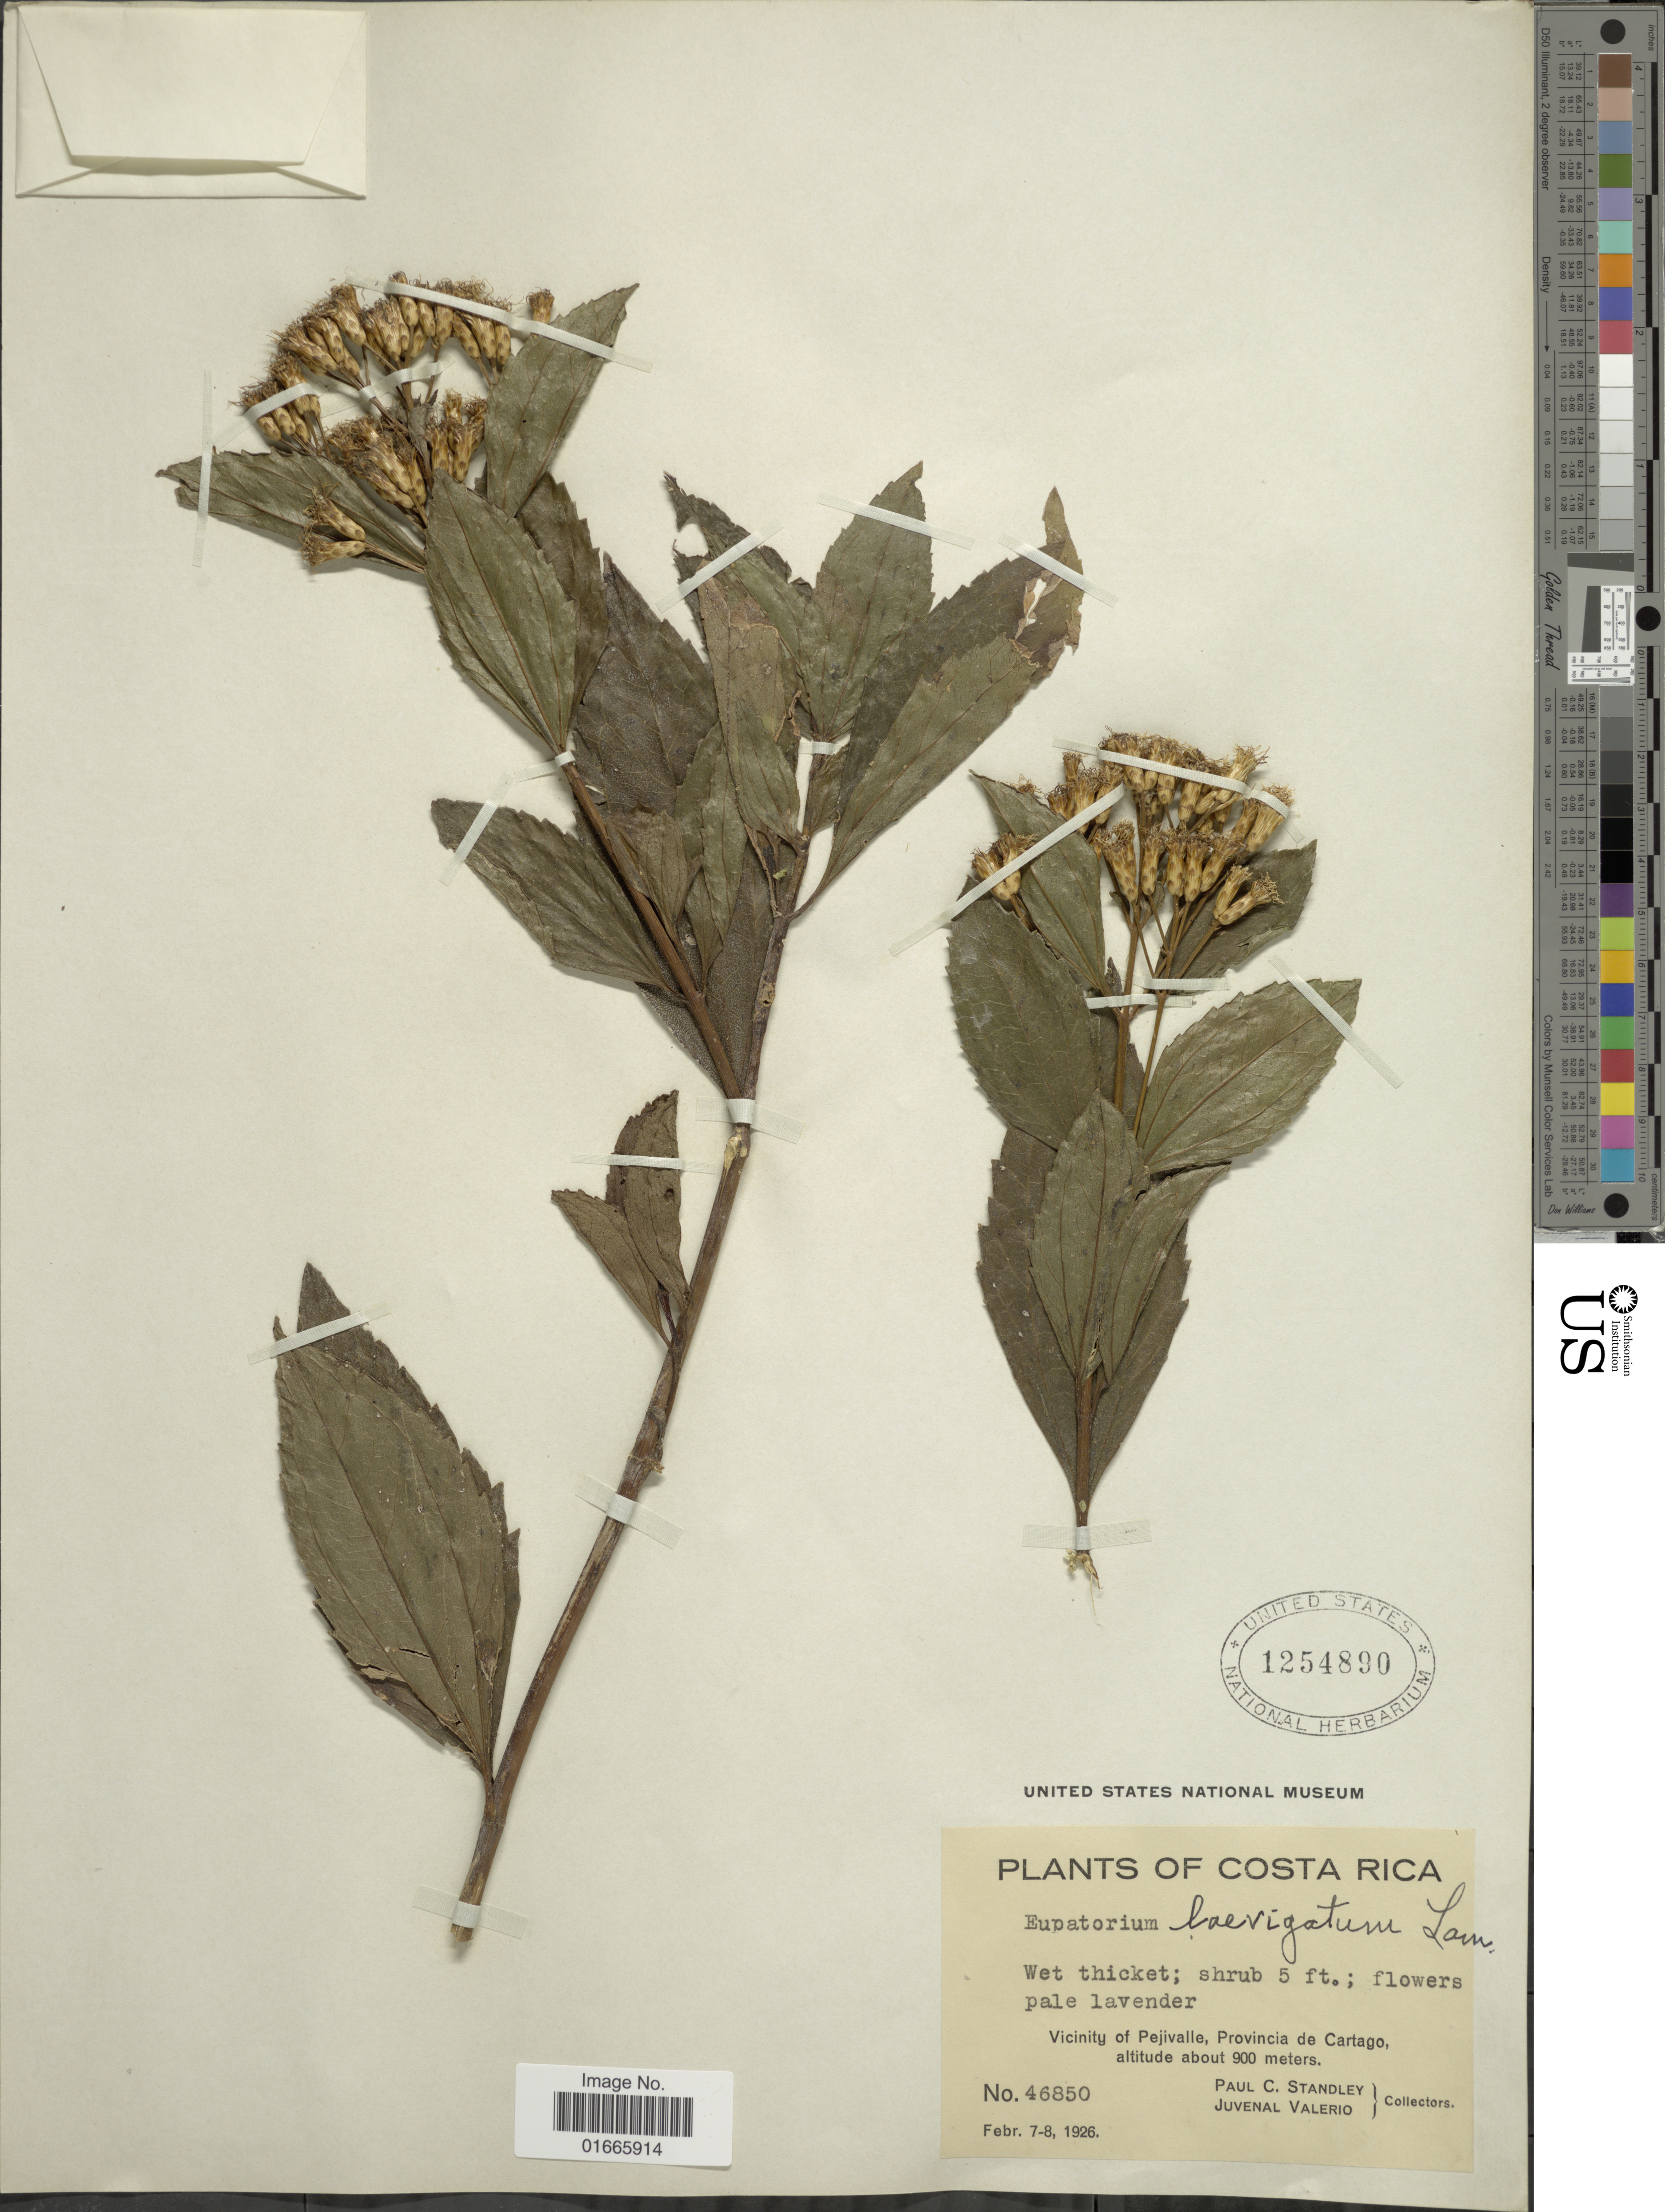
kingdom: Plantae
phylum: Tracheophyta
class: Magnoliopsida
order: Asterales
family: Asteraceae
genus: Chromolaena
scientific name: Chromolaena laevigata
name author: (Lam.) R.M. King & H. Rob.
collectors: P. C. Standley & J. Valerio R.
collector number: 46850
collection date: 1926-02-07/1926-02-08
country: Costa Rica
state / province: Cartago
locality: Vicinity of Pejivalle, Provincia de Cartago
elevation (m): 900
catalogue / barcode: US 1254890